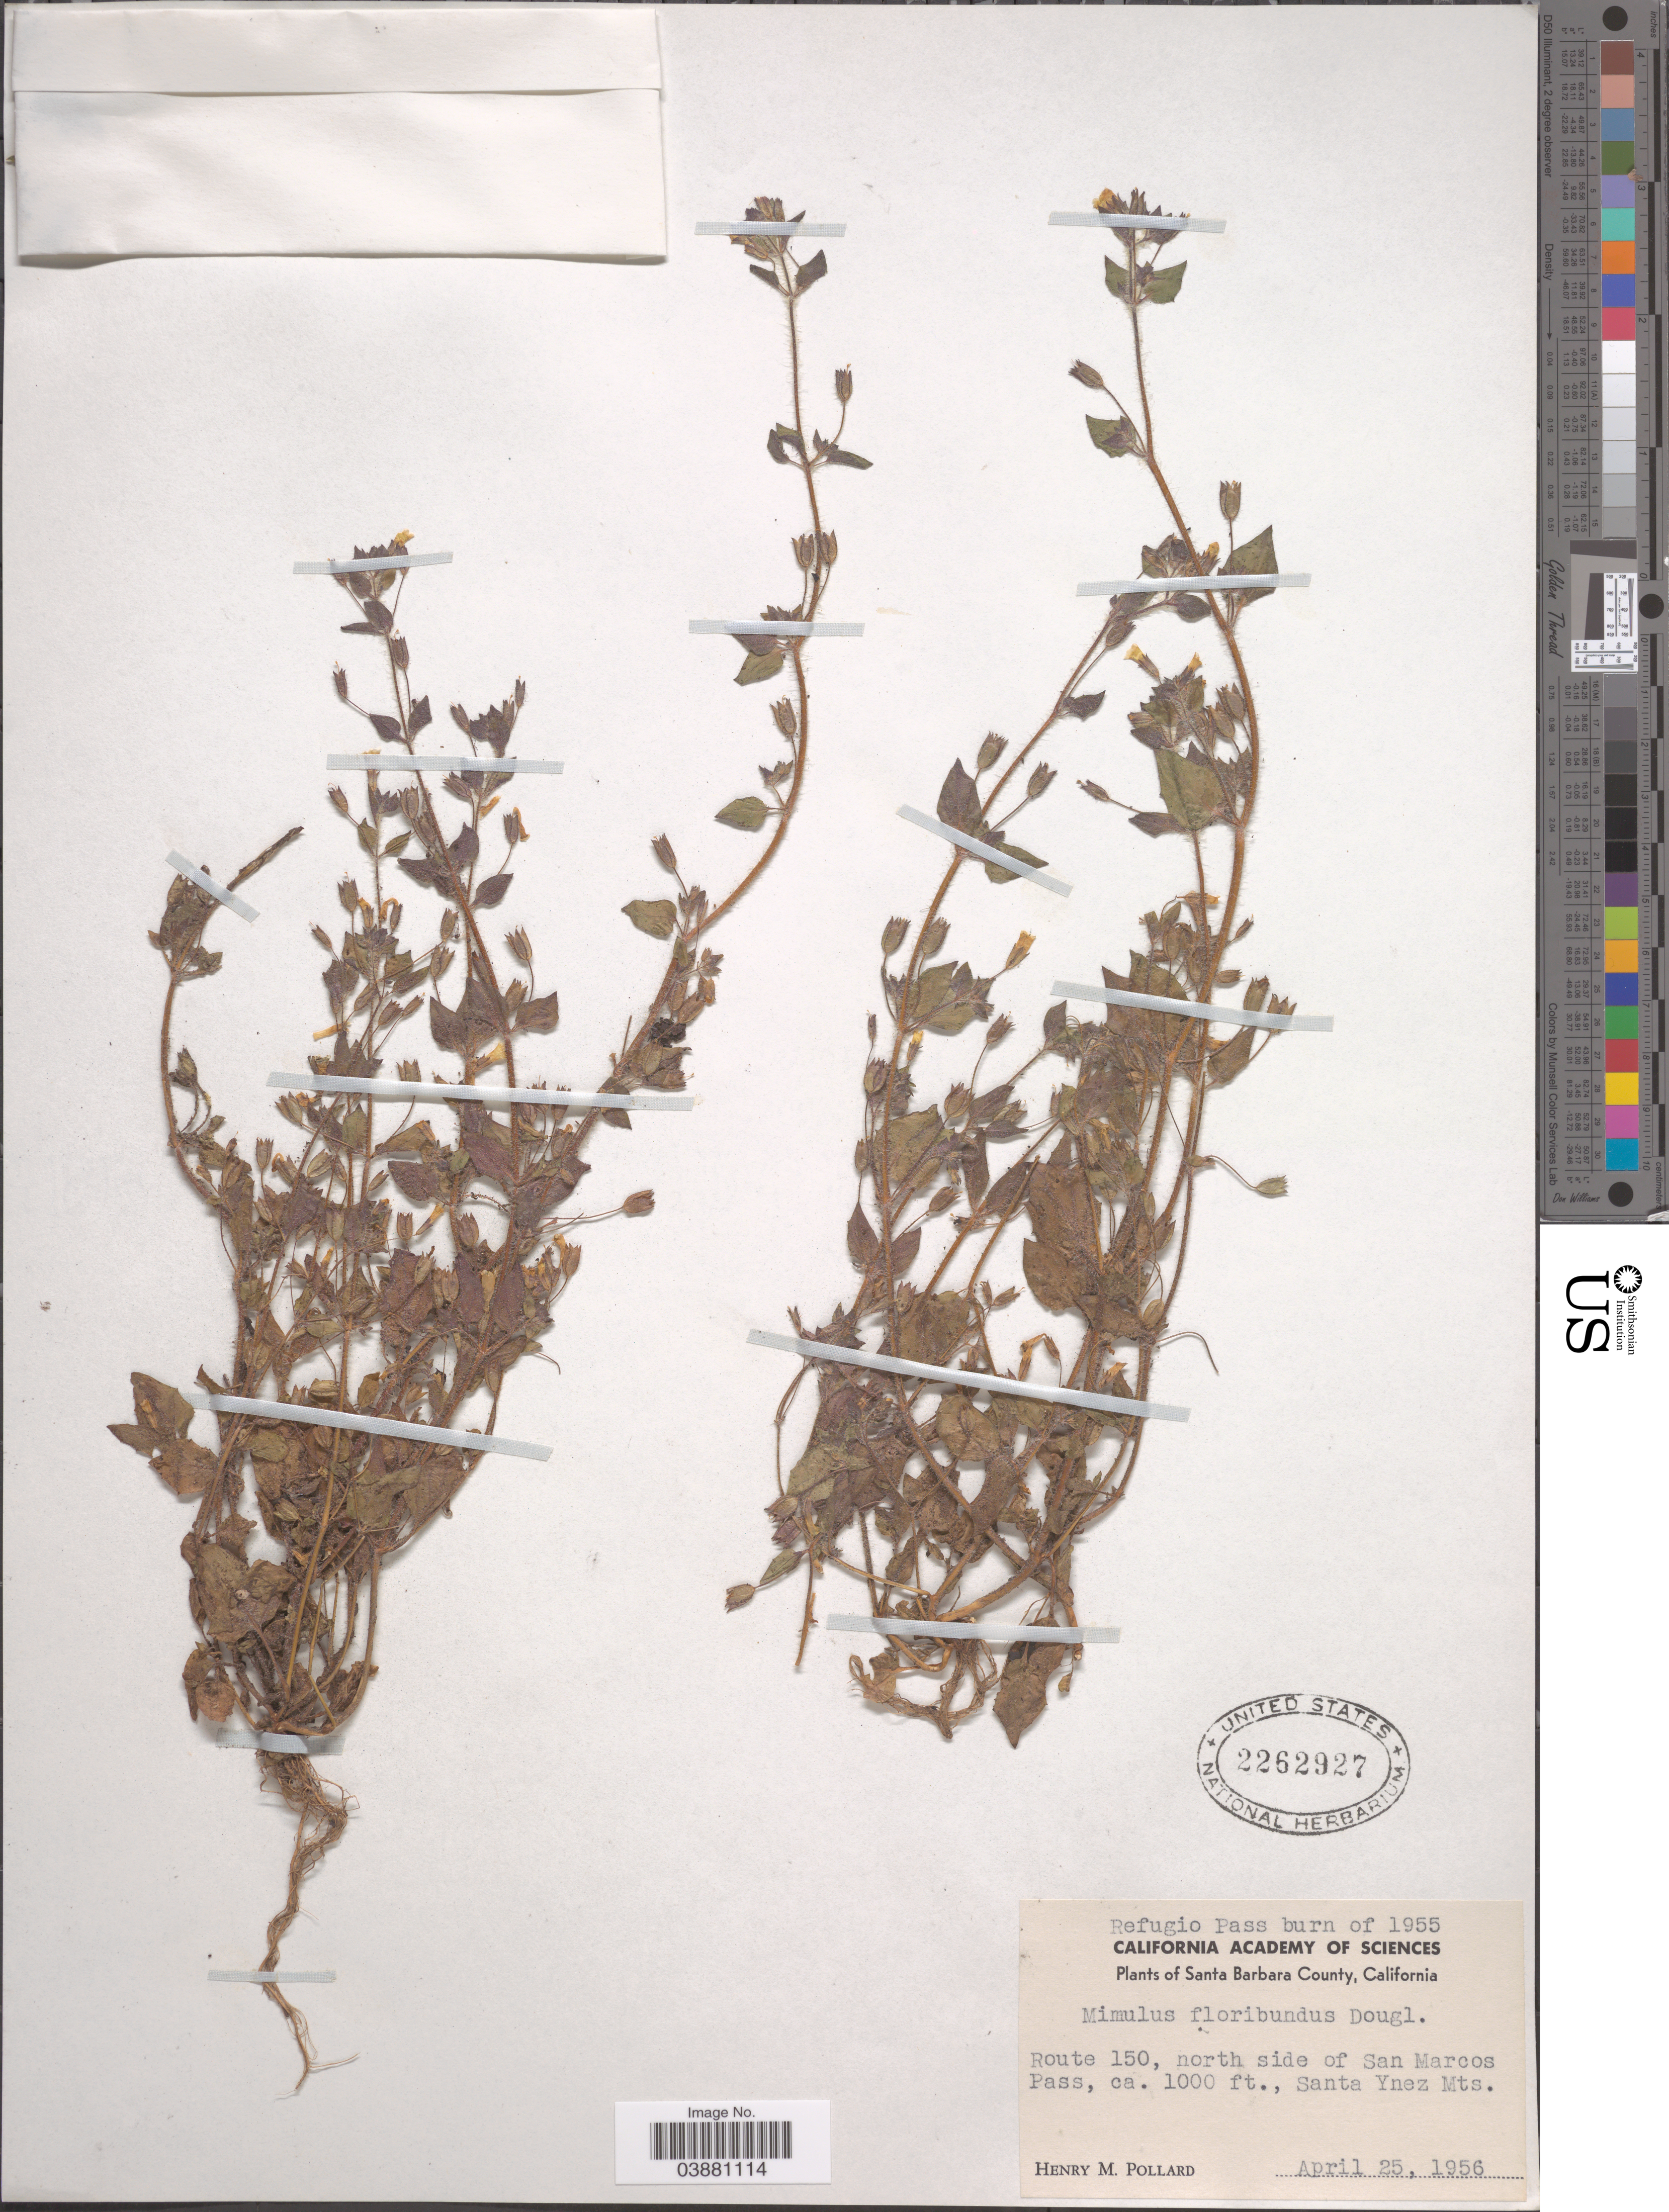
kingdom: Plantae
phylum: Tracheophyta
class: Magnoliopsida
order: Lamiales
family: Phrymaceae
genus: Mimulus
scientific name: Mimulus floribundus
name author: Douglas ex Lindl.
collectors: H. M. Pollard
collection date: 1956-04-25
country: United States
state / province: California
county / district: Santa Barbara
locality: Santa Barbara County. Route 150, north side of San Marcos Pass, Santa Ynez Mts.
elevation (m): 305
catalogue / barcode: US 2262927